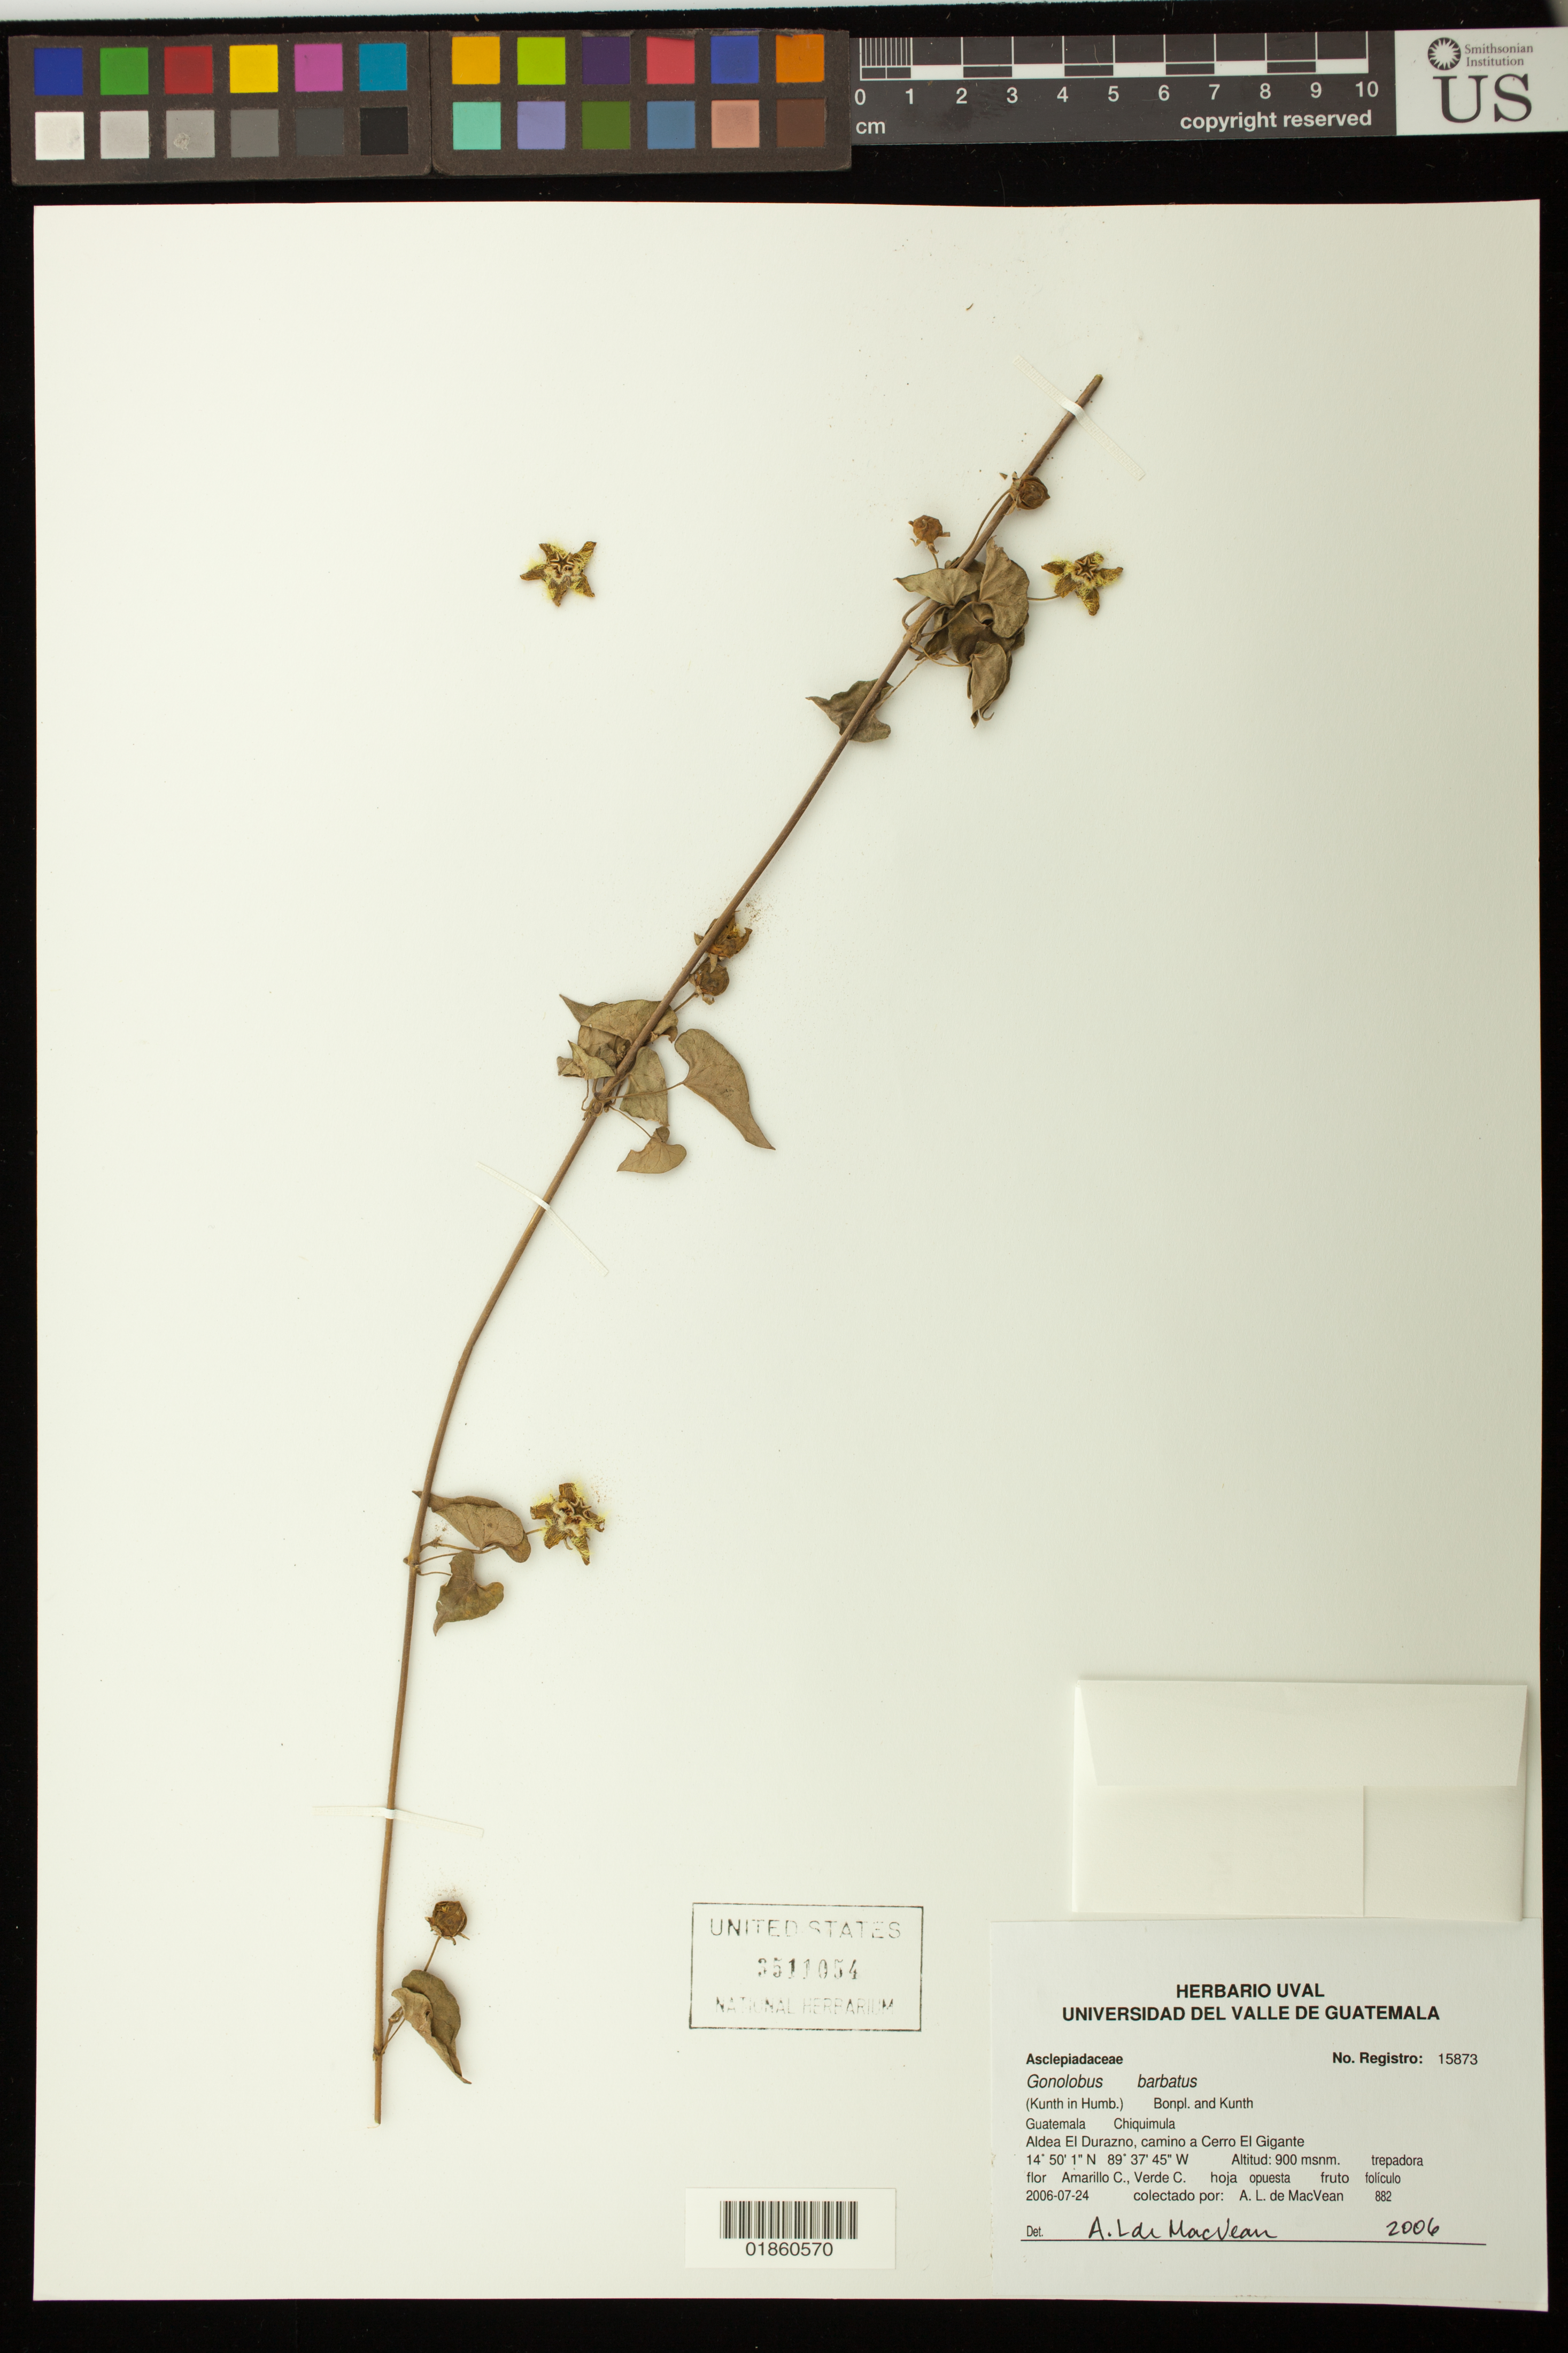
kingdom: Plantae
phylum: Tracheophyta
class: Magnoliopsida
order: Gentianales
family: Apocynaceae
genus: Gonolobus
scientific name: Gonolobus barbatus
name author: Kunth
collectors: A. MacVean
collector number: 882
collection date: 2006-07-24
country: Guatemala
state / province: Chiquimula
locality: Aldea El Durazno, camino a Cerro El Gigante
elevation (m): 900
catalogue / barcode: US 3511054